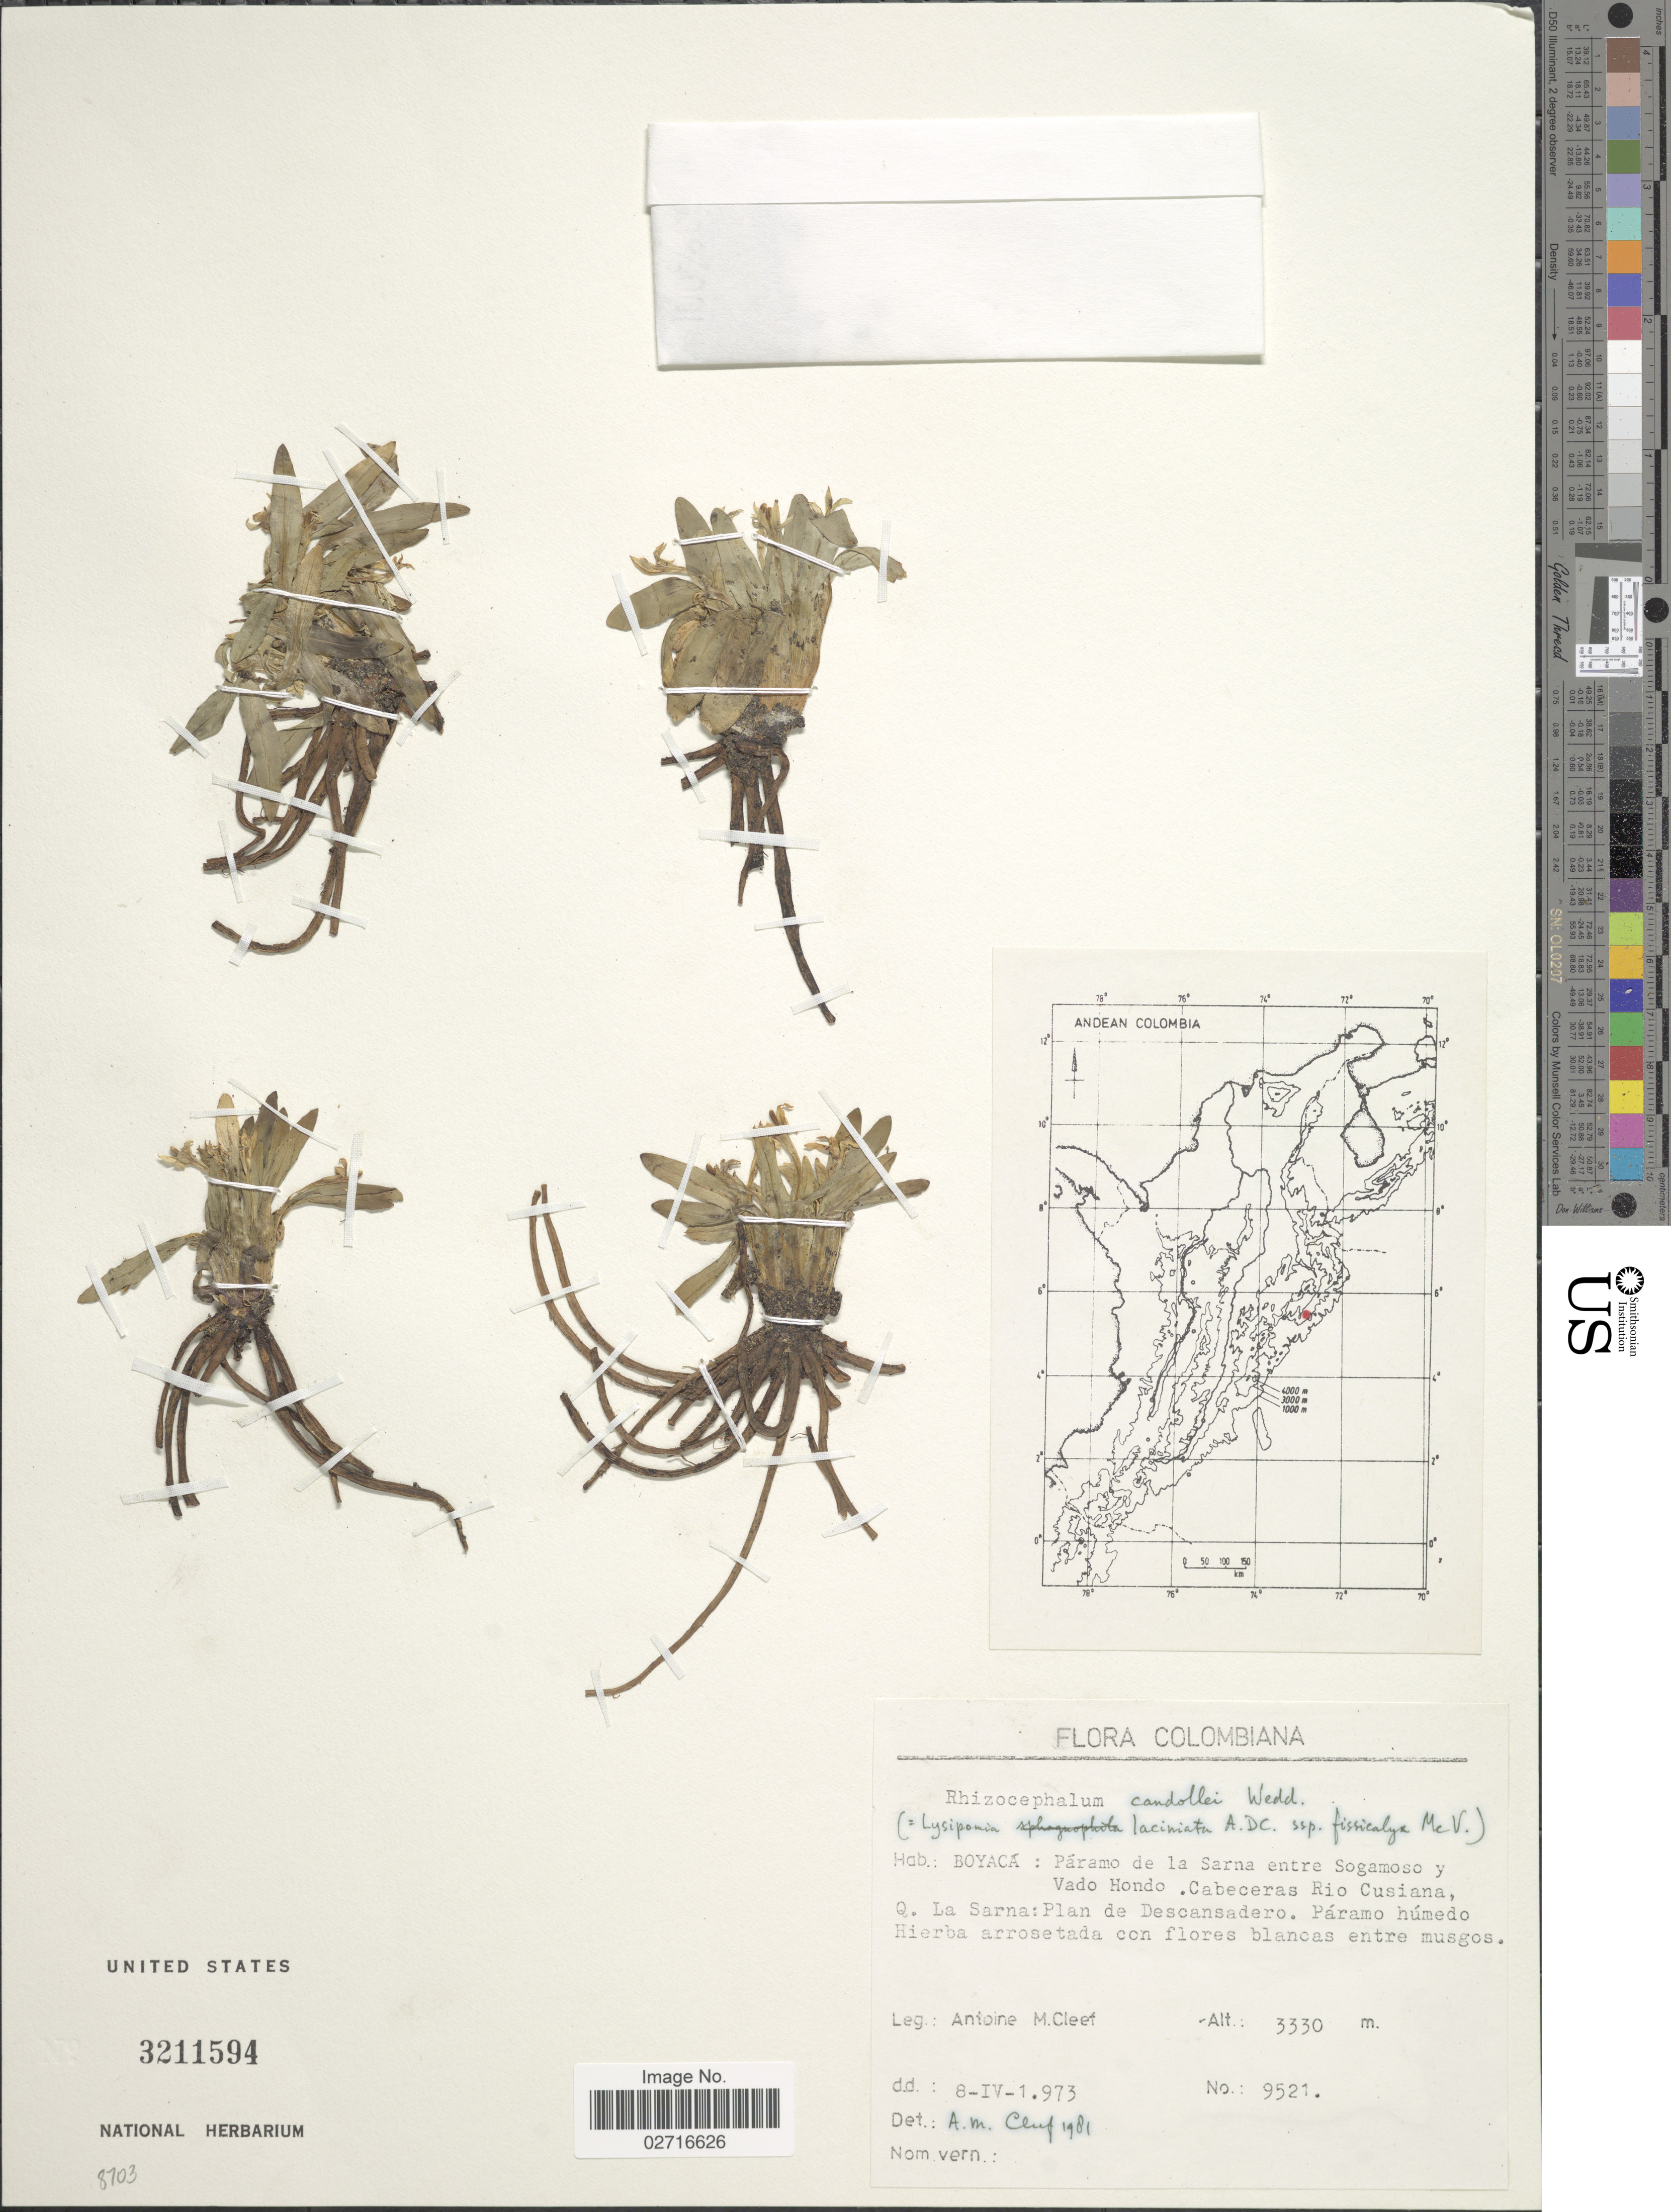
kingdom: Plantae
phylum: Tracheophyta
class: Magnoliopsida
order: Asterales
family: Campanulaceae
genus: Rhizocephalum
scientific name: Rhizocephalum candollei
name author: Wedd.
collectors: A. M. Cleef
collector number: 9521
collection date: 1973-04-08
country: Colombia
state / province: Boyacá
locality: Paramo de la Sarna entre Sogamoso y Vado Hondo, Cabeceras Rio Cusiana, Q. La Sarna: Plan de Descansadero, Paramo humedo.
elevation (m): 3330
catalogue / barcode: US 3211594